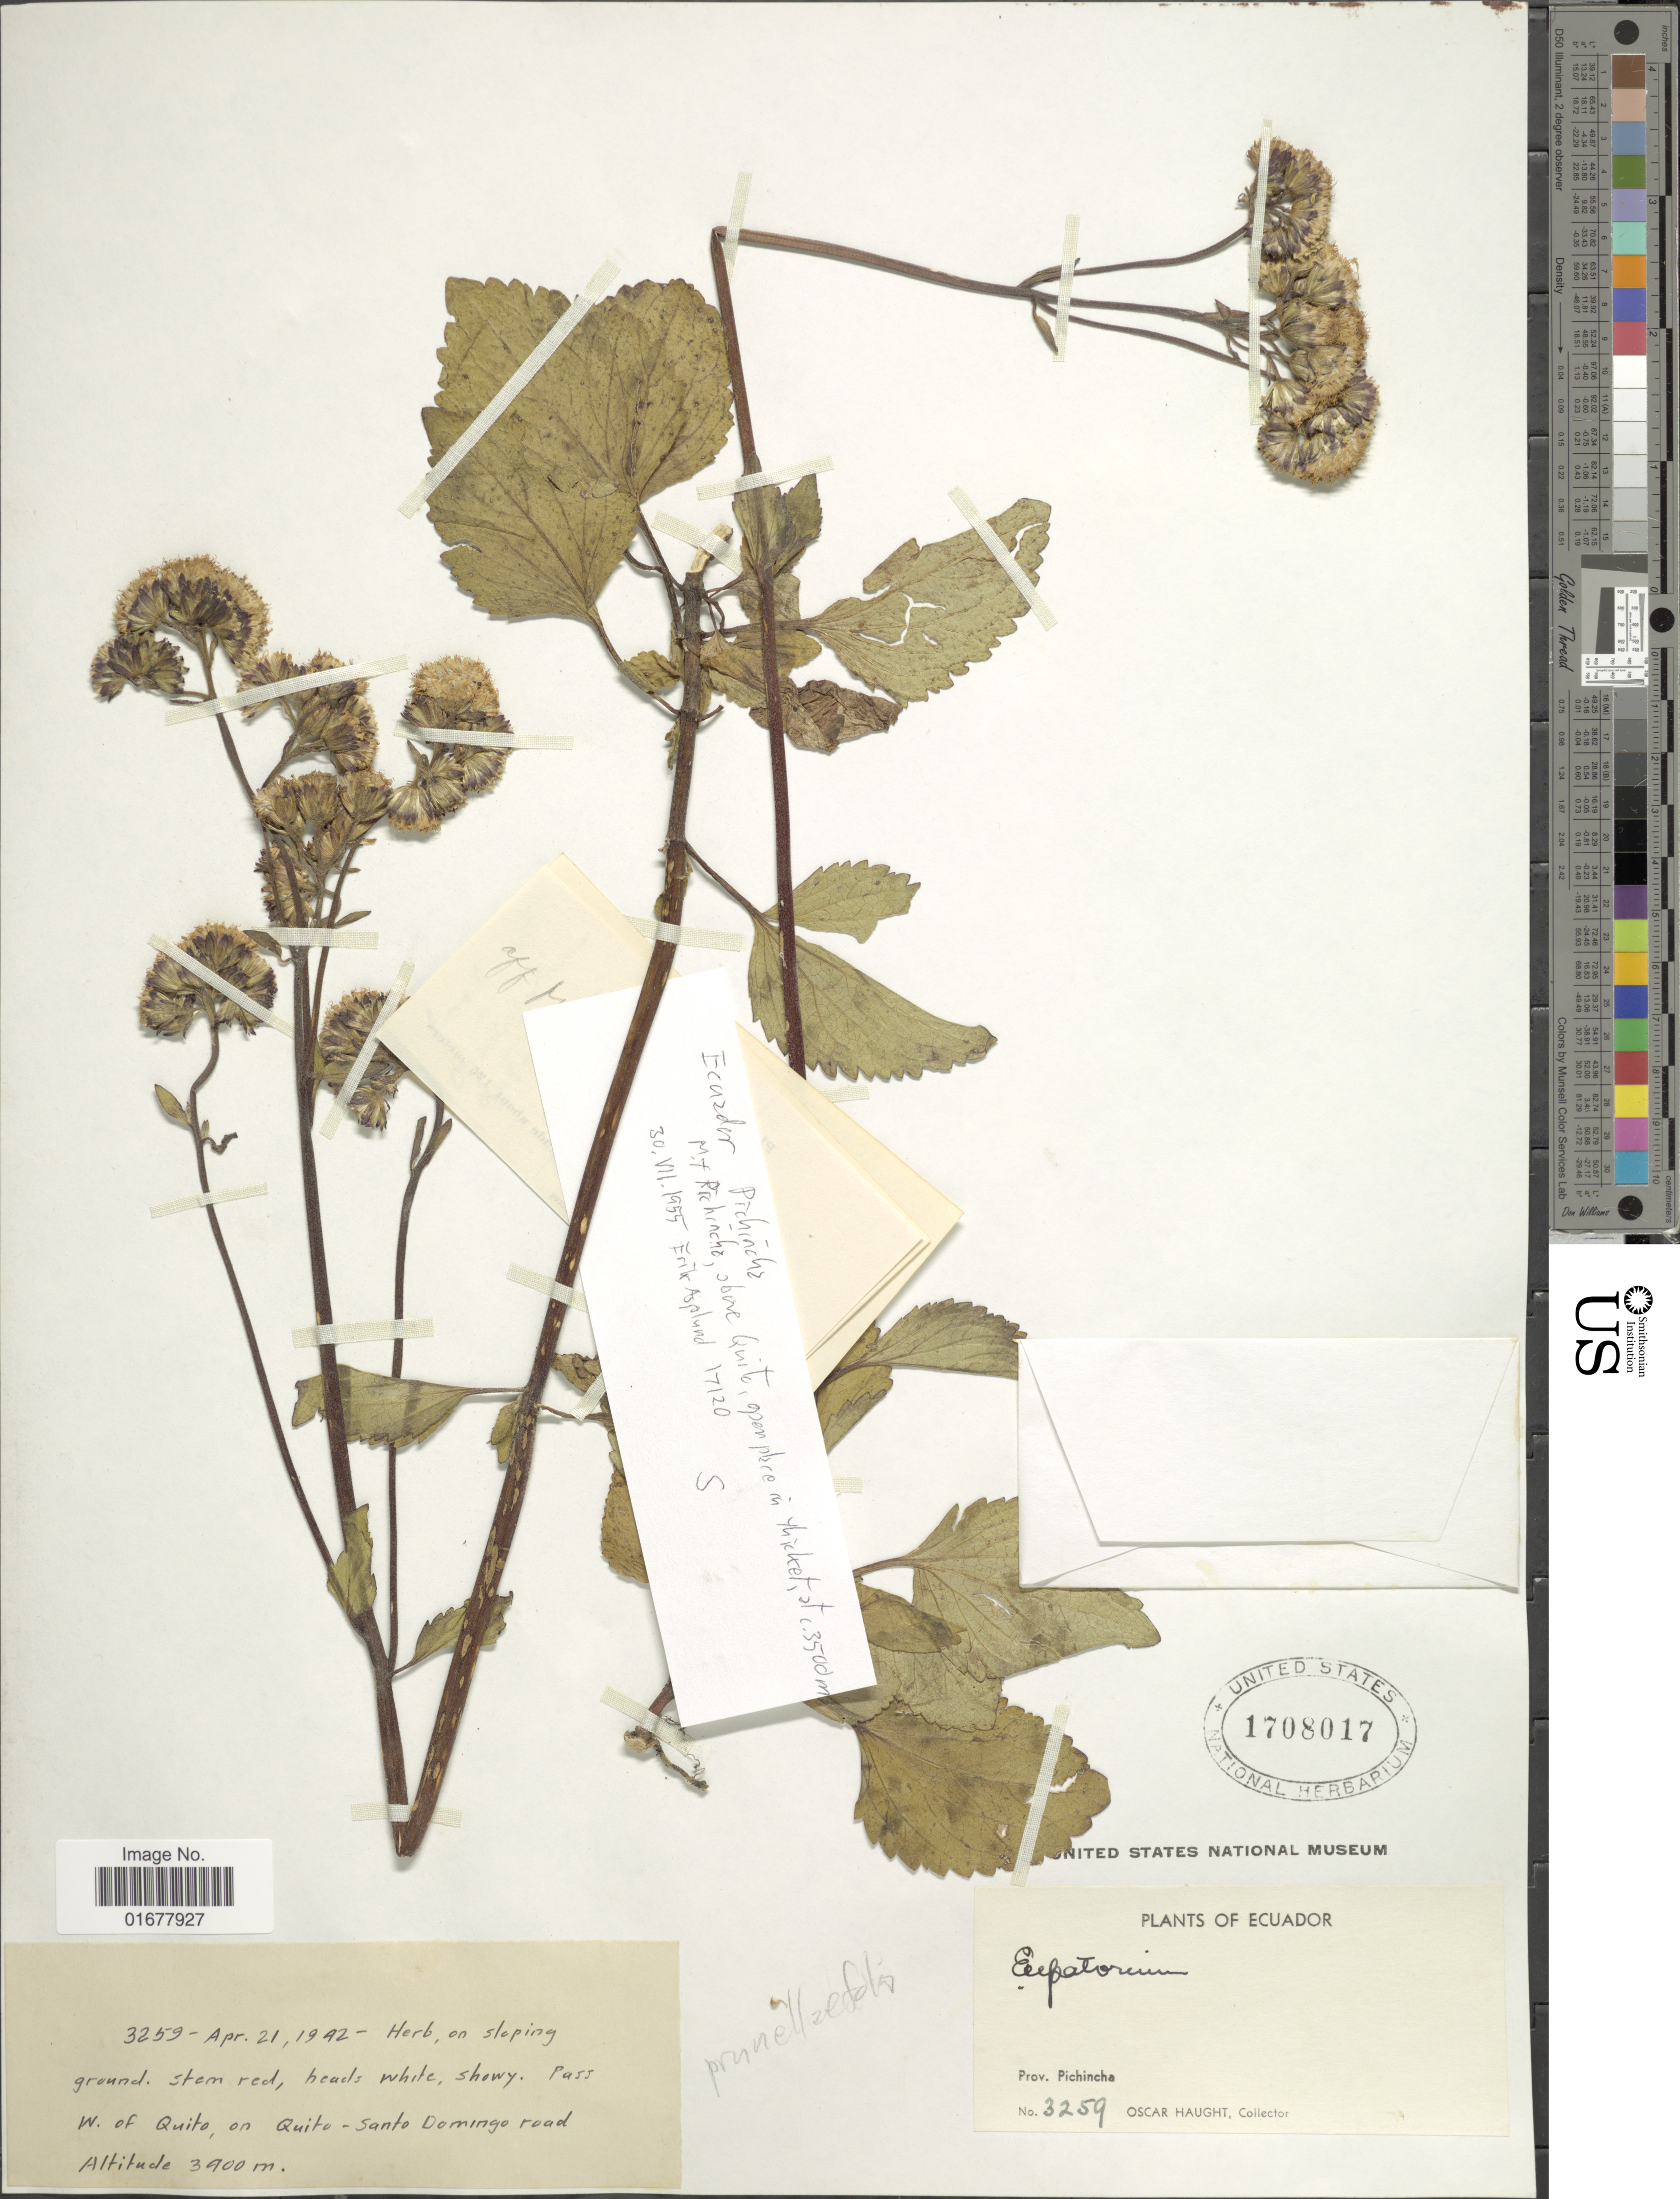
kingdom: Plantae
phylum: Tracheophyta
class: Magnoliopsida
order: Asterales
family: Asteraceae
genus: Ageratina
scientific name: Ageratina prunellaefolia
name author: (Kunth) R.M. King & H. Rob.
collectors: O. L. Haught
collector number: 3259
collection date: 1942-04-21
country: Ecuador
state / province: Pichincha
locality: Prov. Pichincha, Pass W. of Quito, on Quito-Santo Domingo road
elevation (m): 3900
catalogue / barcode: US 1708017